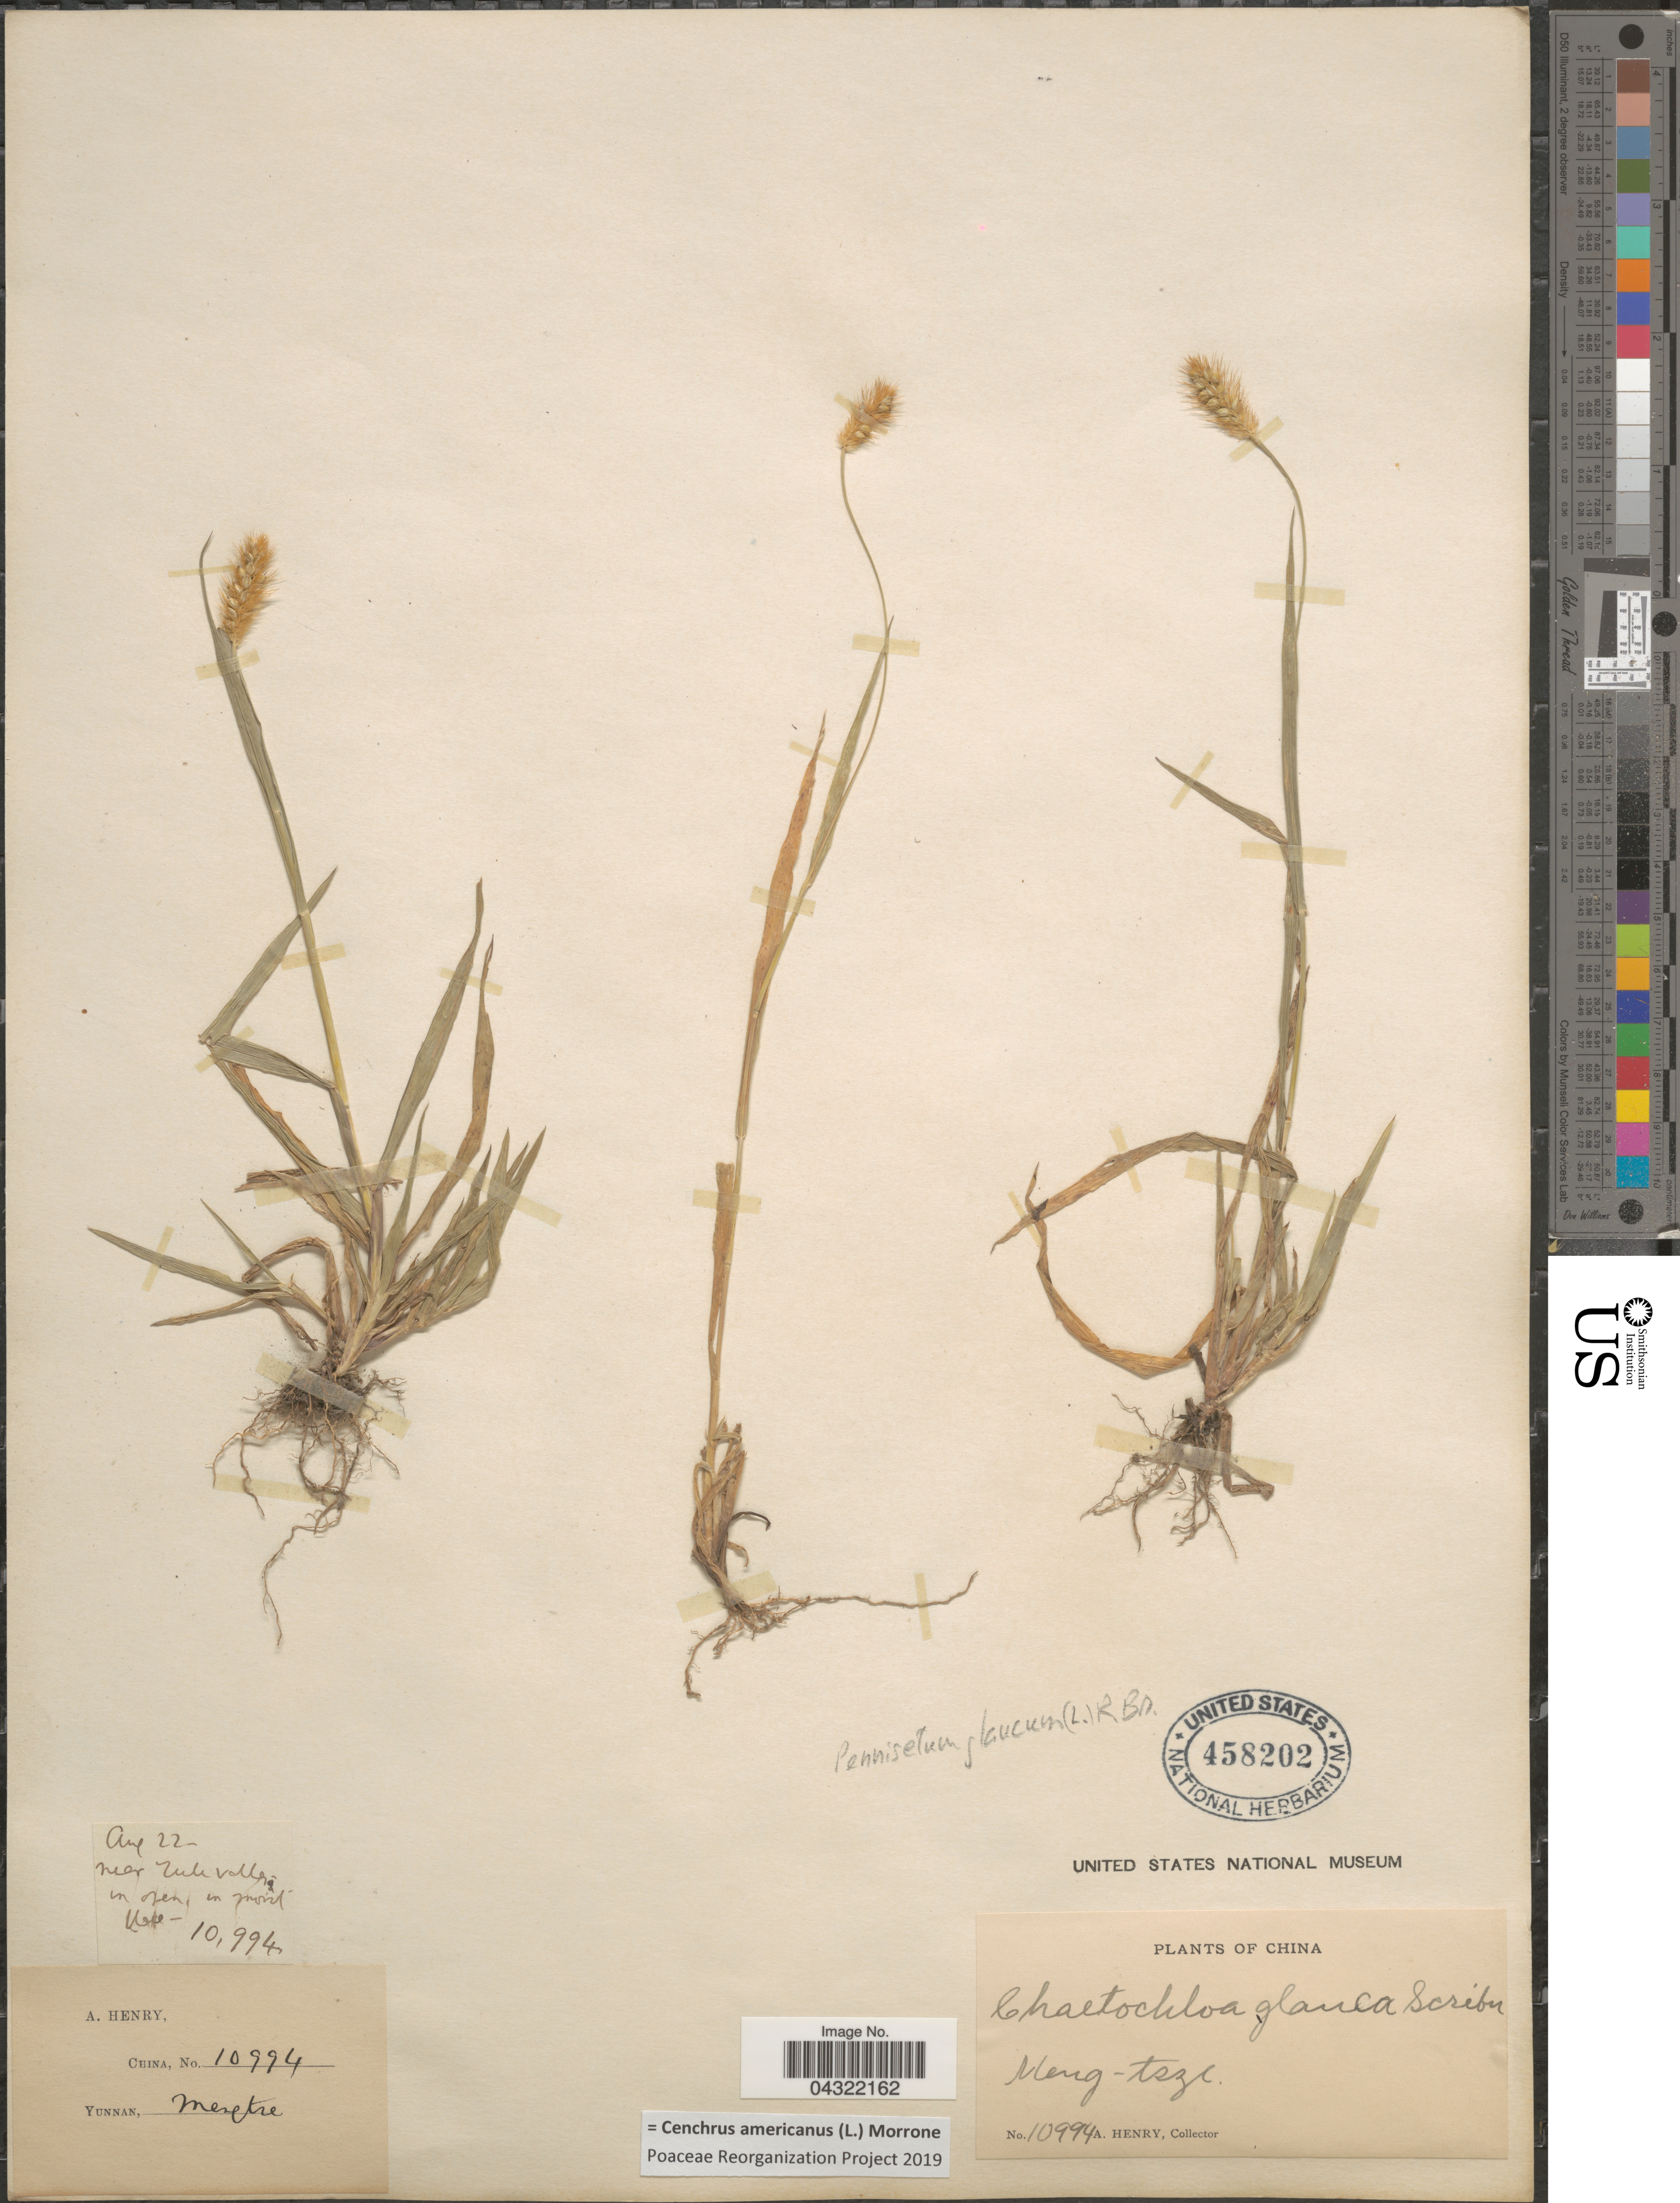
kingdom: Plantae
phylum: Tracheophyta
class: Liliopsida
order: Poales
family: Poaceae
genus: Cenchrus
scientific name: Cenchrus americanus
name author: (L.) Morrone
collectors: A. Henry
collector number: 10994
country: China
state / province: Yunnan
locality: Meng-tze. Near Zulu valley [interpreted].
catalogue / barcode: US 458202